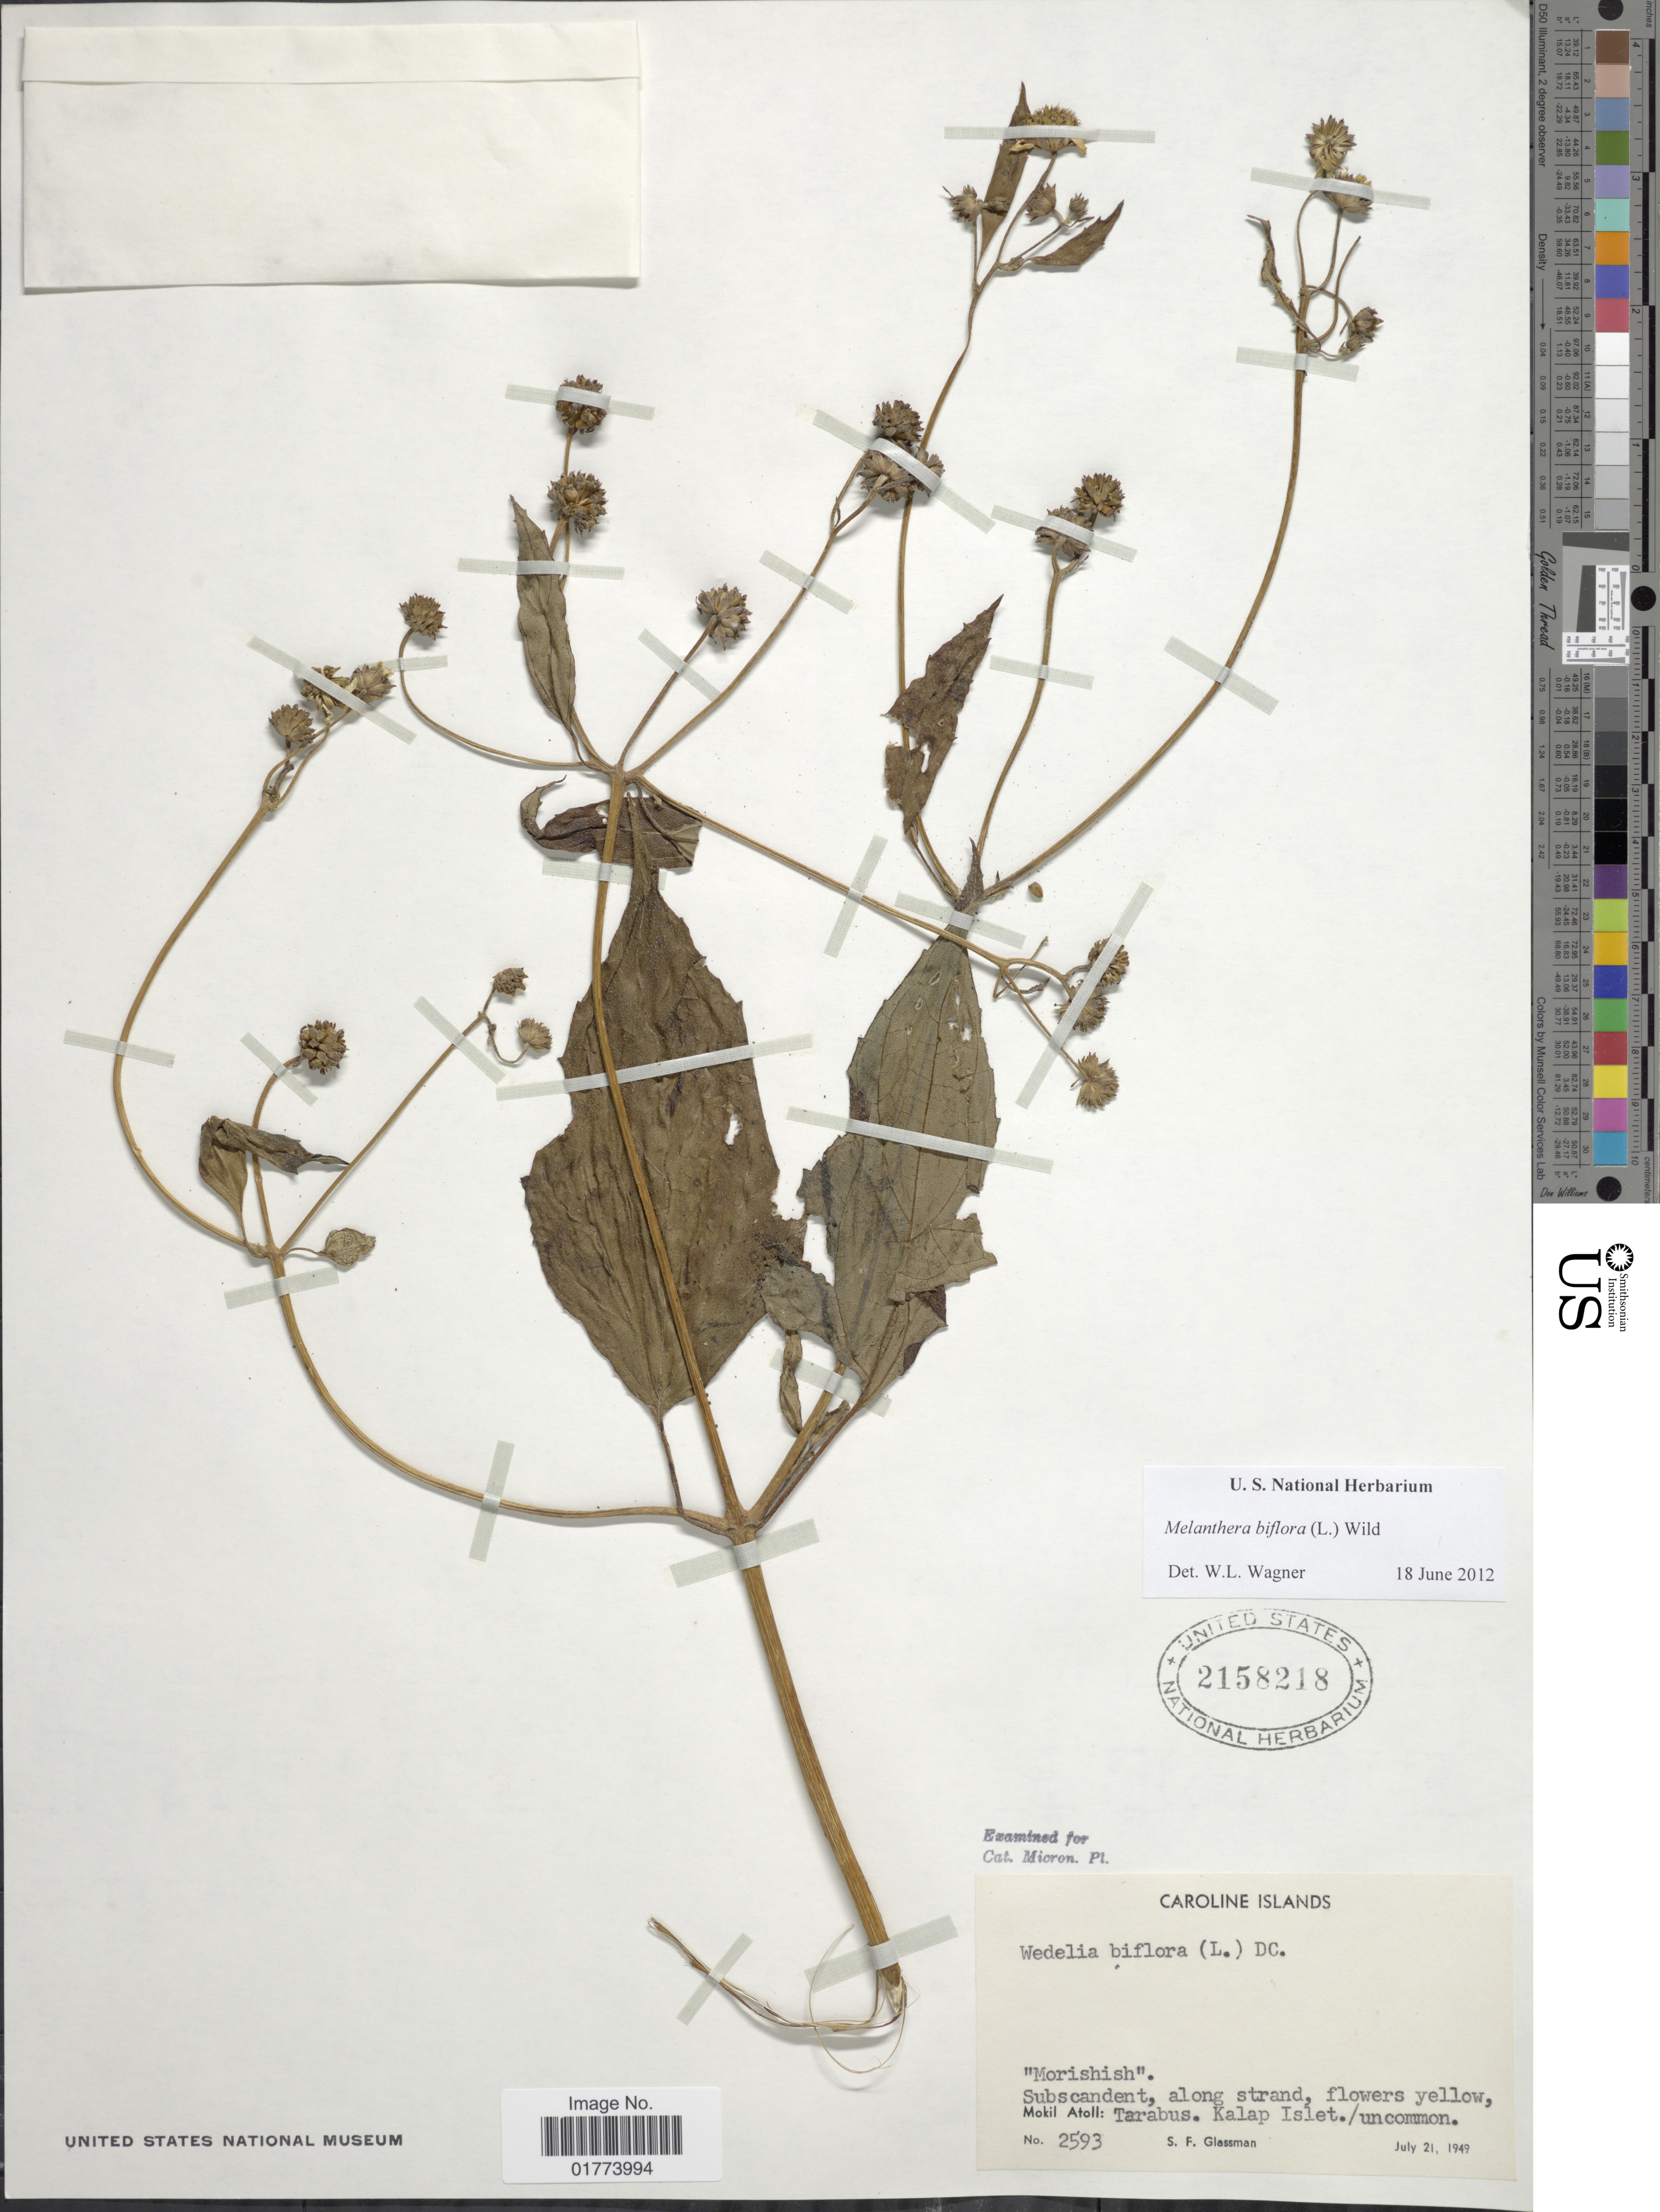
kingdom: Plantae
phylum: Tracheophyta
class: Magnoliopsida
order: Asterales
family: Asteraceae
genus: Wollastonia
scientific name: Wollastonia biflora var. biflora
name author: (L.) DC.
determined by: Wagner, W. L., (BOT), Smithsonian Institution - National Museum of Natural History (UNITED STATES)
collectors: S. F. Glassman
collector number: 2593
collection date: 1949-07-21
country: Micronesia, Federated States of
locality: Caroline Islands, Mokil Atoll: Tarabus, Kalap Islet.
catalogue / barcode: US 2158218